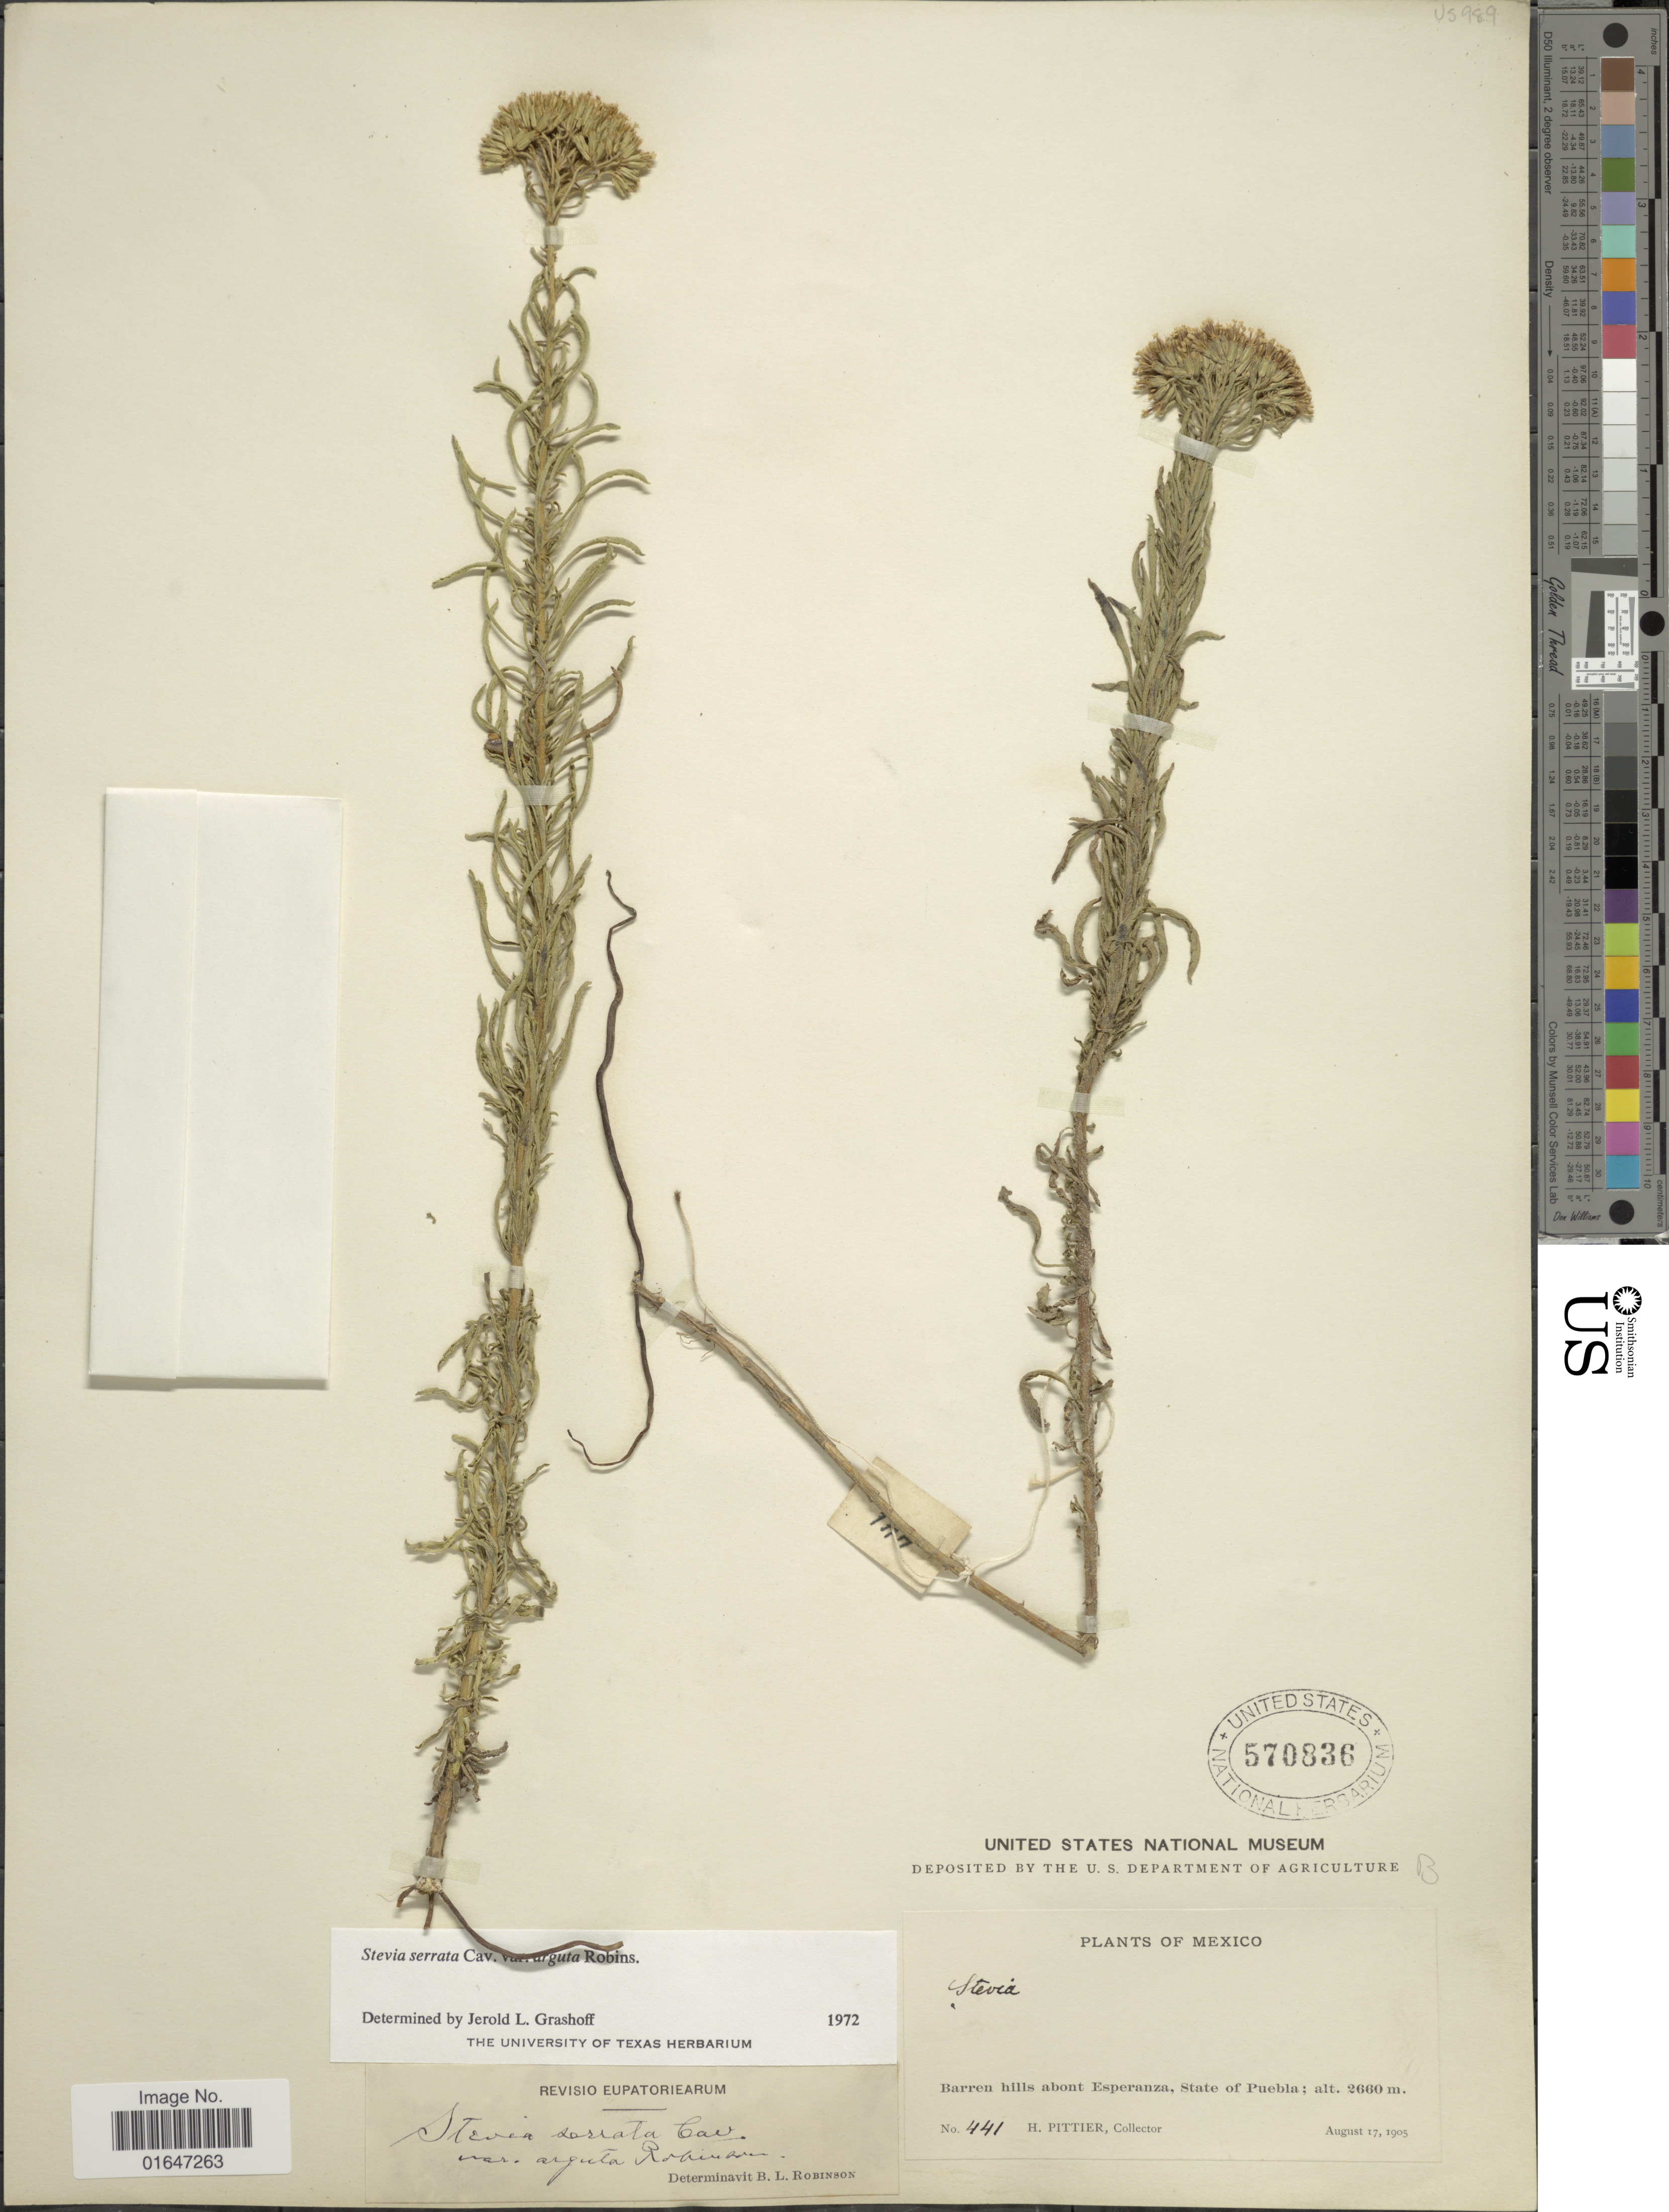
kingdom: Plantae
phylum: Tracheophyta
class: Magnoliopsida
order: Asterales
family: Asteraceae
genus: Stevia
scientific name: Stevia serrata var. arguta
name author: B.L. Rob.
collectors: H. F. Pittier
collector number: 441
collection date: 1905-08-17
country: Mexico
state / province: Puebla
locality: Barren hills abont Esperanza, State of Puebla.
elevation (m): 2660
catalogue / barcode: US 570836